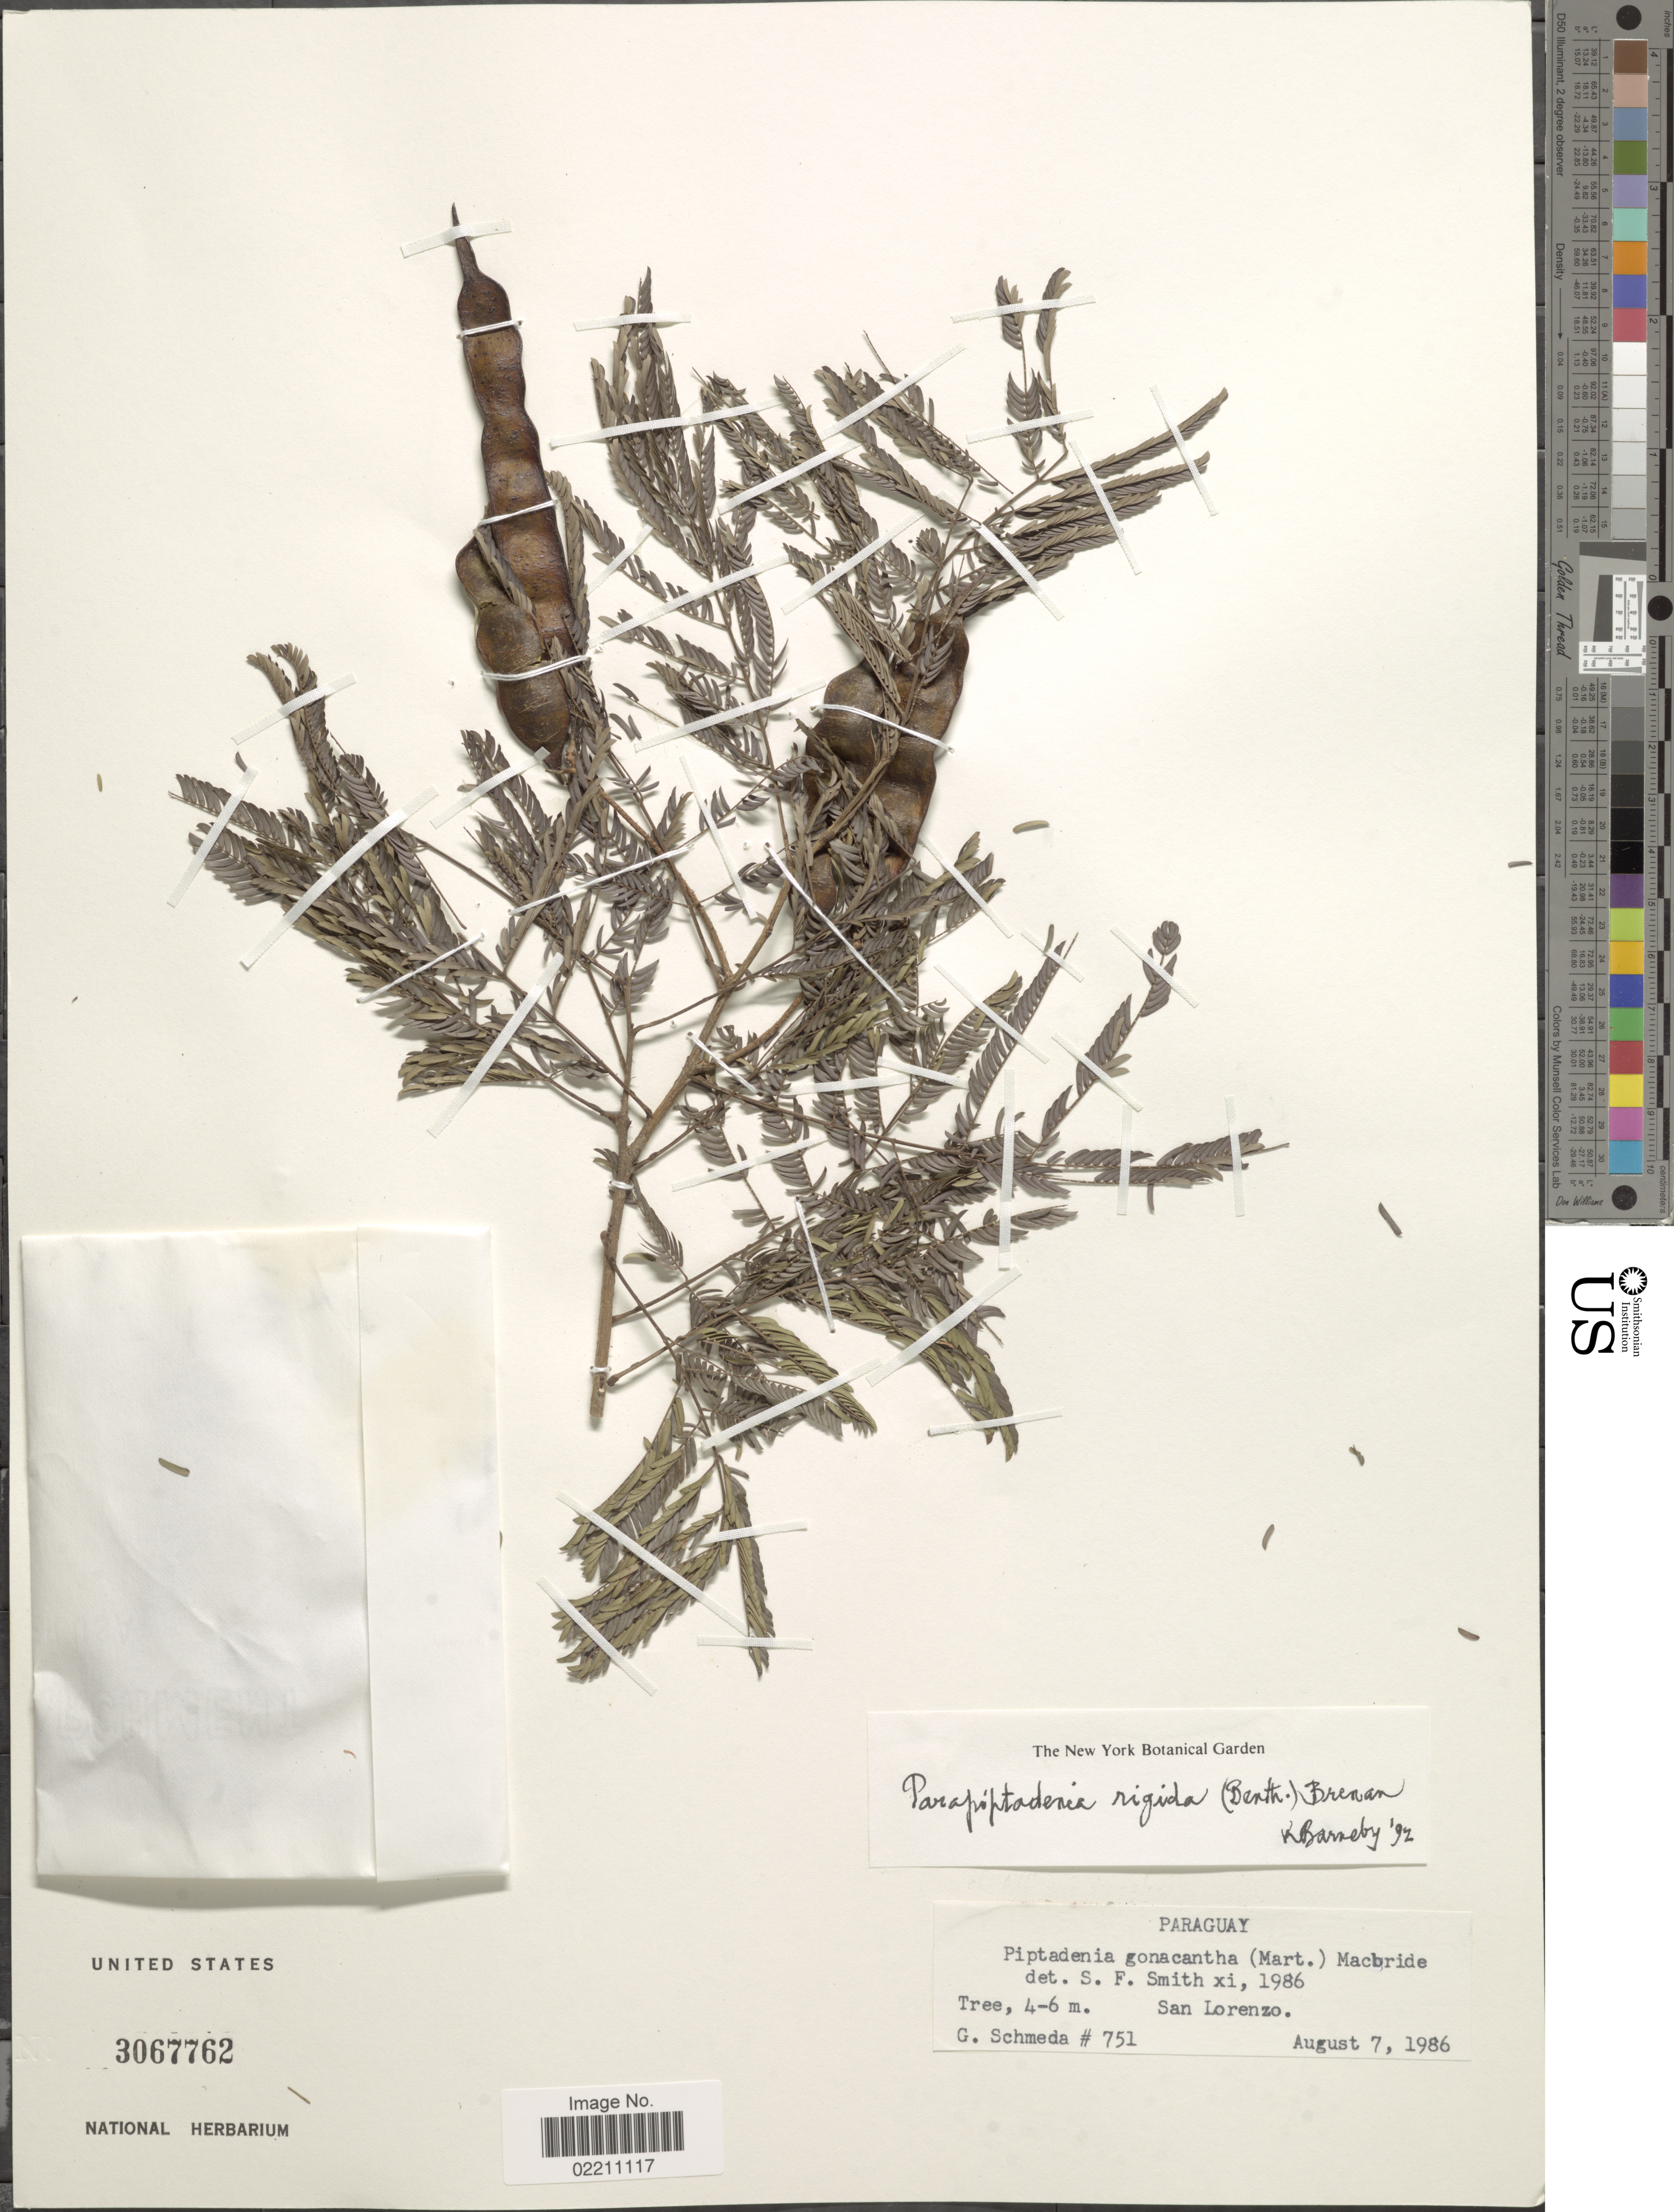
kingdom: Plantae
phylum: Tracheophyta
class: Magnoliopsida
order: Fabales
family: Fabaceae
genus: Parapiptadenia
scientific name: Parapiptadenia rigida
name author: (Benth.) Brenan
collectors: G. Schmeda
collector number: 751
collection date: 1986-08-07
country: Paraguay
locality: Paraguay. San Lorenzo.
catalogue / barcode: US 3067762